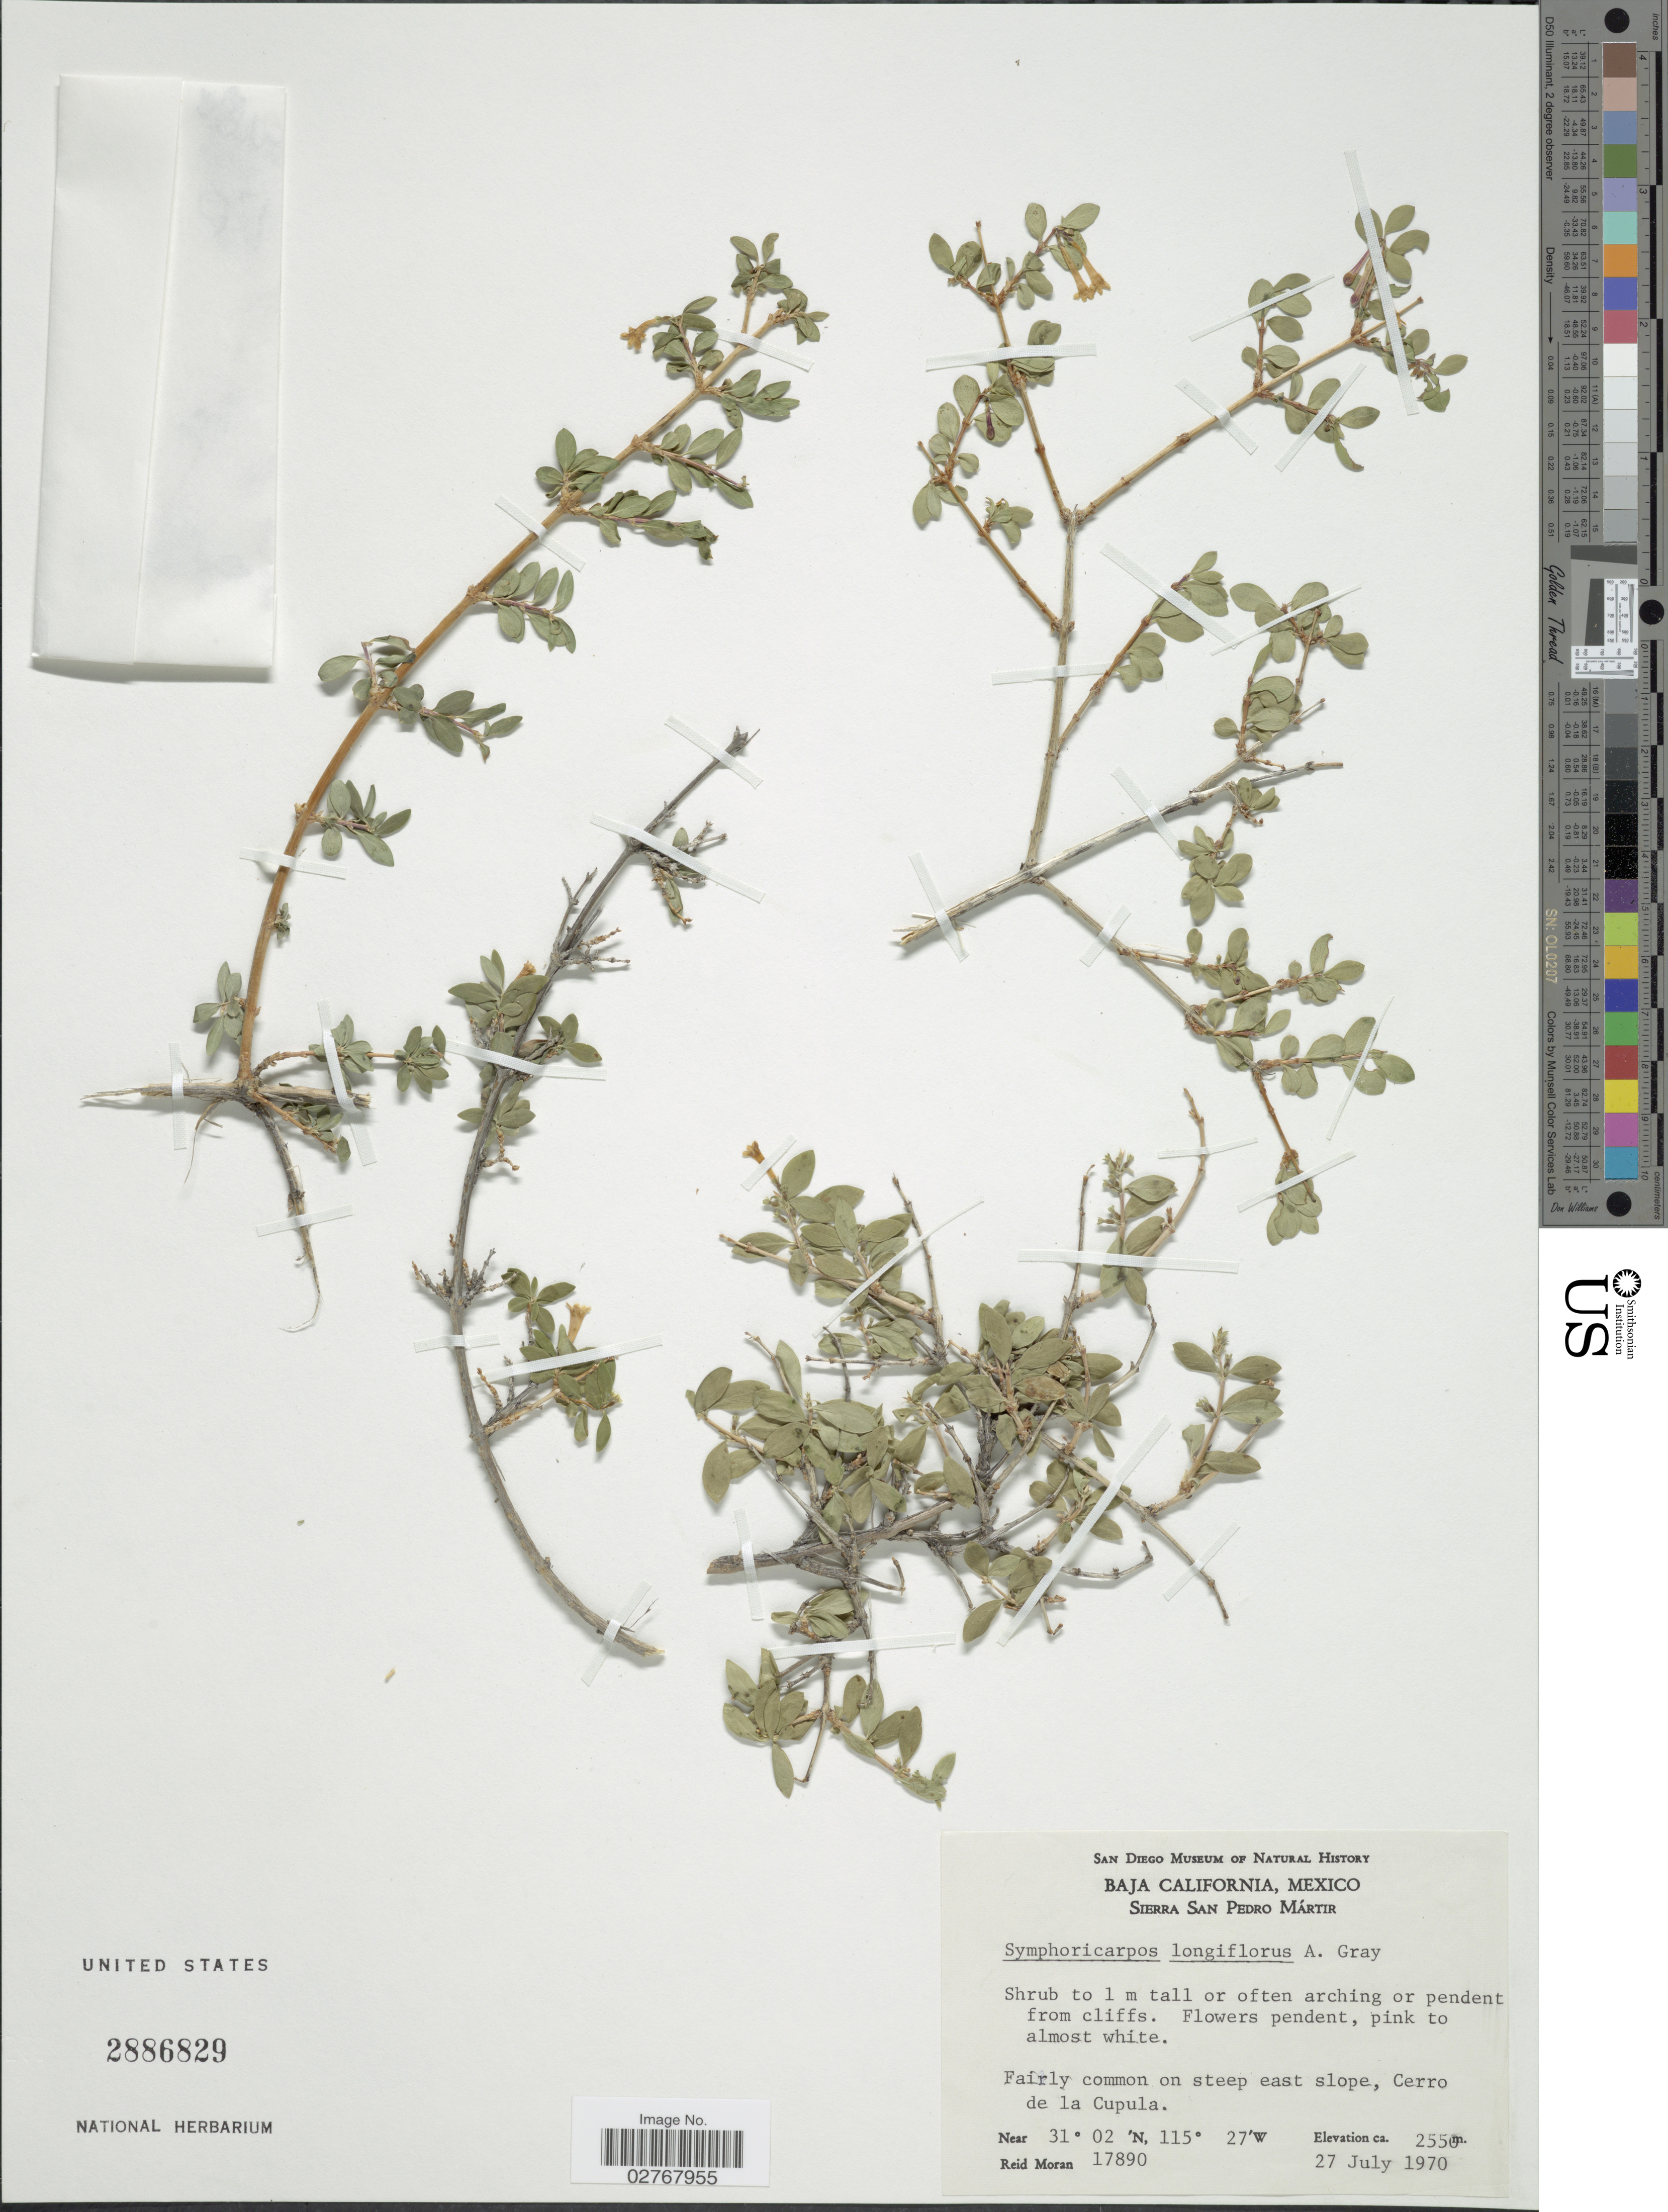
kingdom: Plantae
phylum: Tracheophyta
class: Magnoliopsida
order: Dipsacales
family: Caprifoliaceae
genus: Symphoricarpos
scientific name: Symphoricarpos longiflorus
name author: A. Gray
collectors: R. V. Moran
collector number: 17890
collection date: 1970-07-27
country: Mexico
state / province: Baja California Norte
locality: Sierra San Pedro Martir, Fairly common on steep east slope, Cerro de la Cupula.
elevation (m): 2550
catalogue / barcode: US 2886829